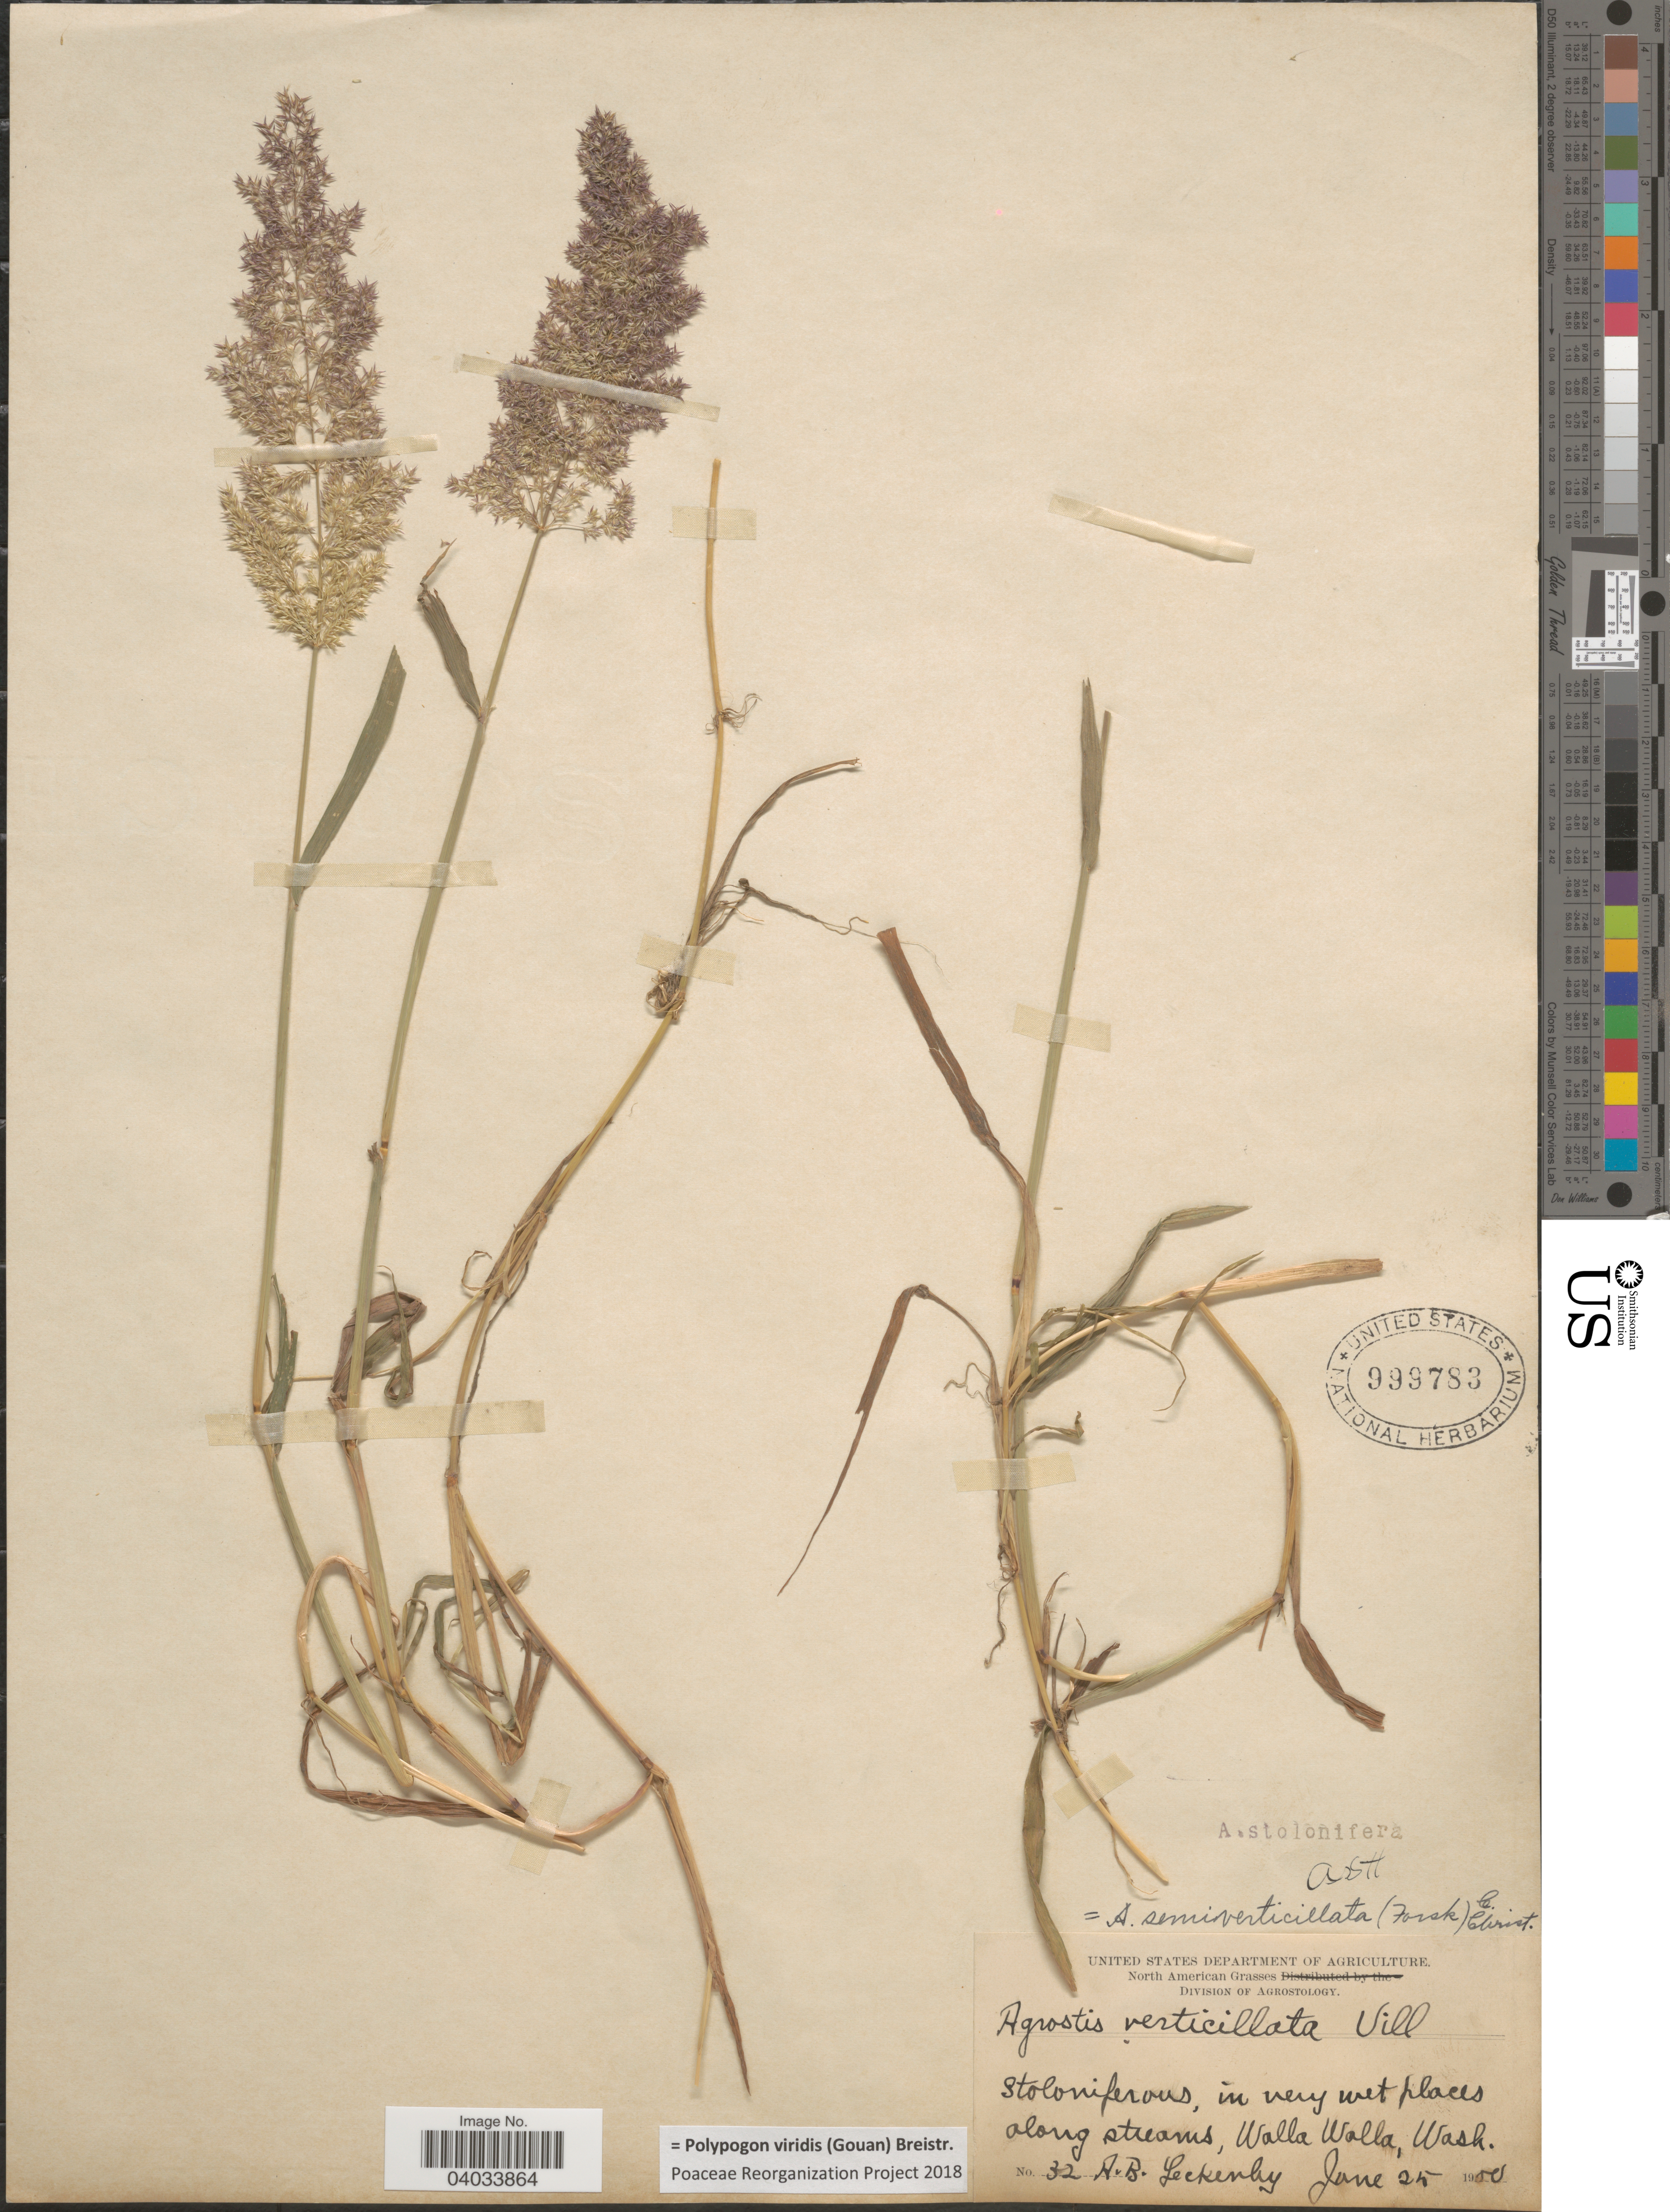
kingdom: Plantae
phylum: Tracheophyta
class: Liliopsida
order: Poales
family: Poaceae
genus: Polypogon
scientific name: Polypogon viridis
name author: (Gouan) Breistroffer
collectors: A. Leckenby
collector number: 32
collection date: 1900-06-25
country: United States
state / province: Washington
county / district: Walla Walla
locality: In very wet places along streams, Walla Walla.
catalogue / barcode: US 999783